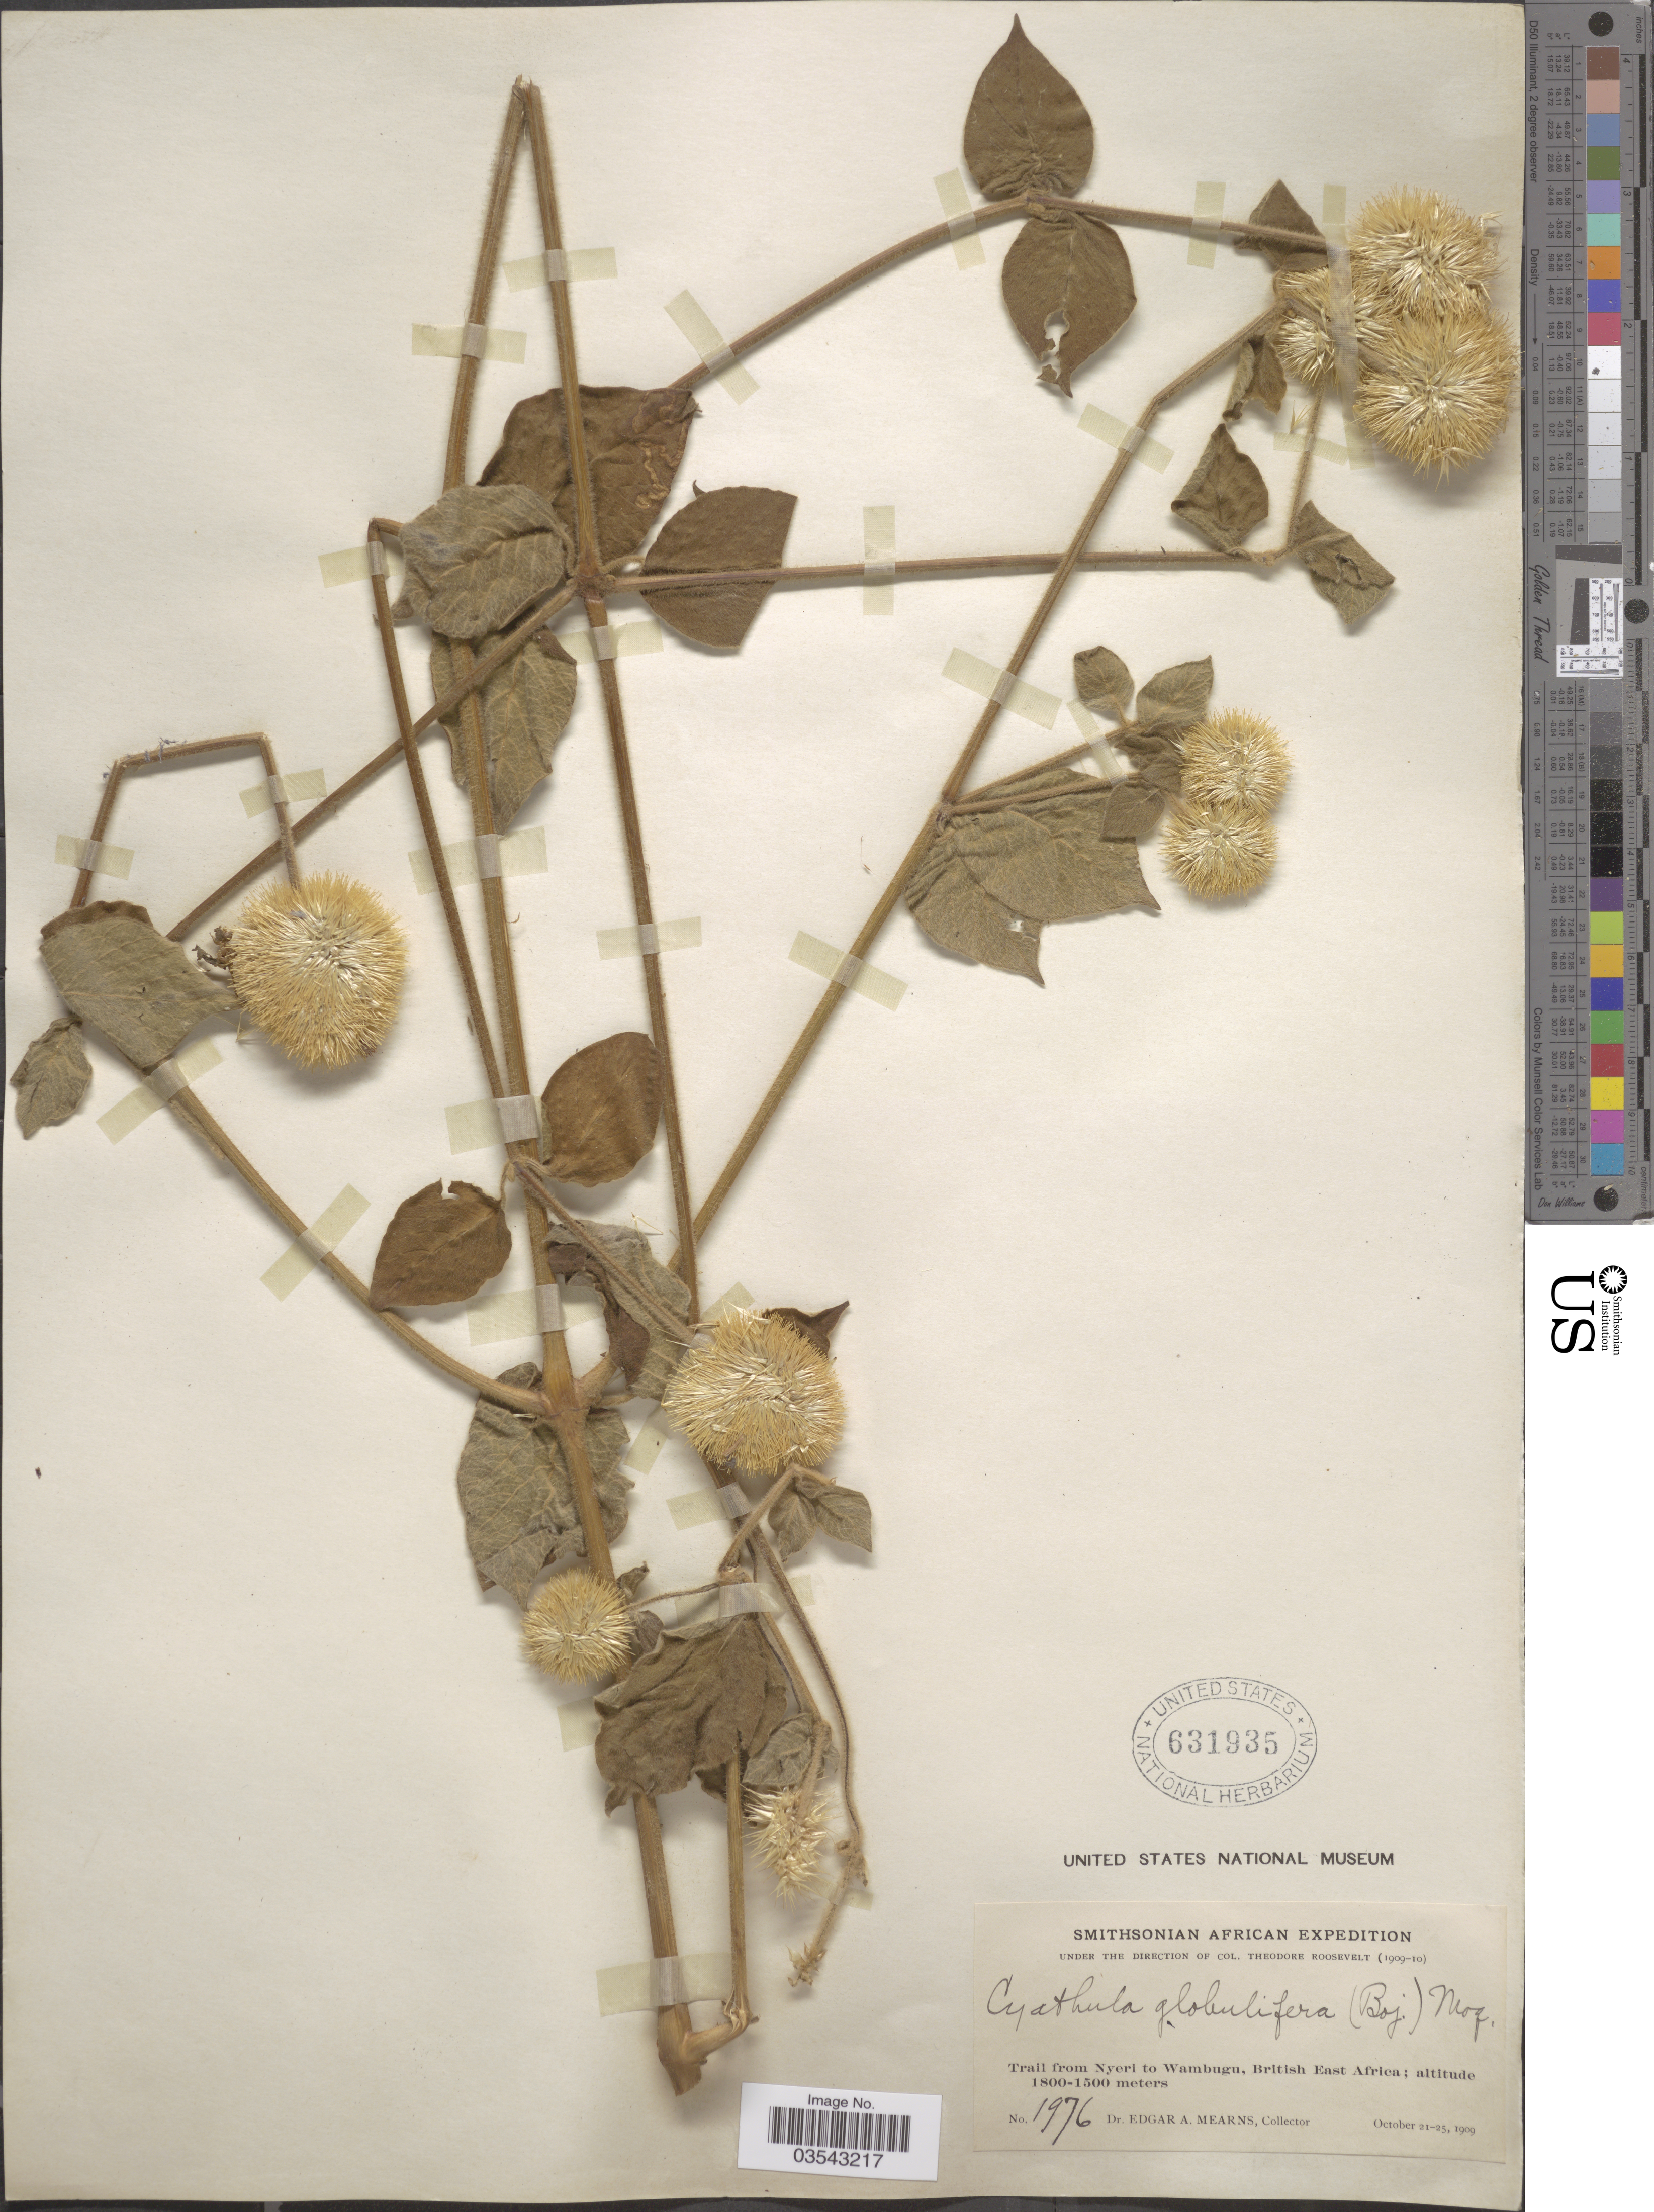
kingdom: Plantae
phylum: Tracheophyta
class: Magnoliopsida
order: Caryophyllales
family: Amaranthaceae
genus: Cyathula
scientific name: Cyathula globulifera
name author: Moq.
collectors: E. A. Mearns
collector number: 1976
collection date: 1909-10-21/1909-10-25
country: Kenya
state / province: Nyeri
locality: Trail from Nyeri to Wambugu, British East Africa.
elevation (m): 1500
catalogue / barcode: US 631935